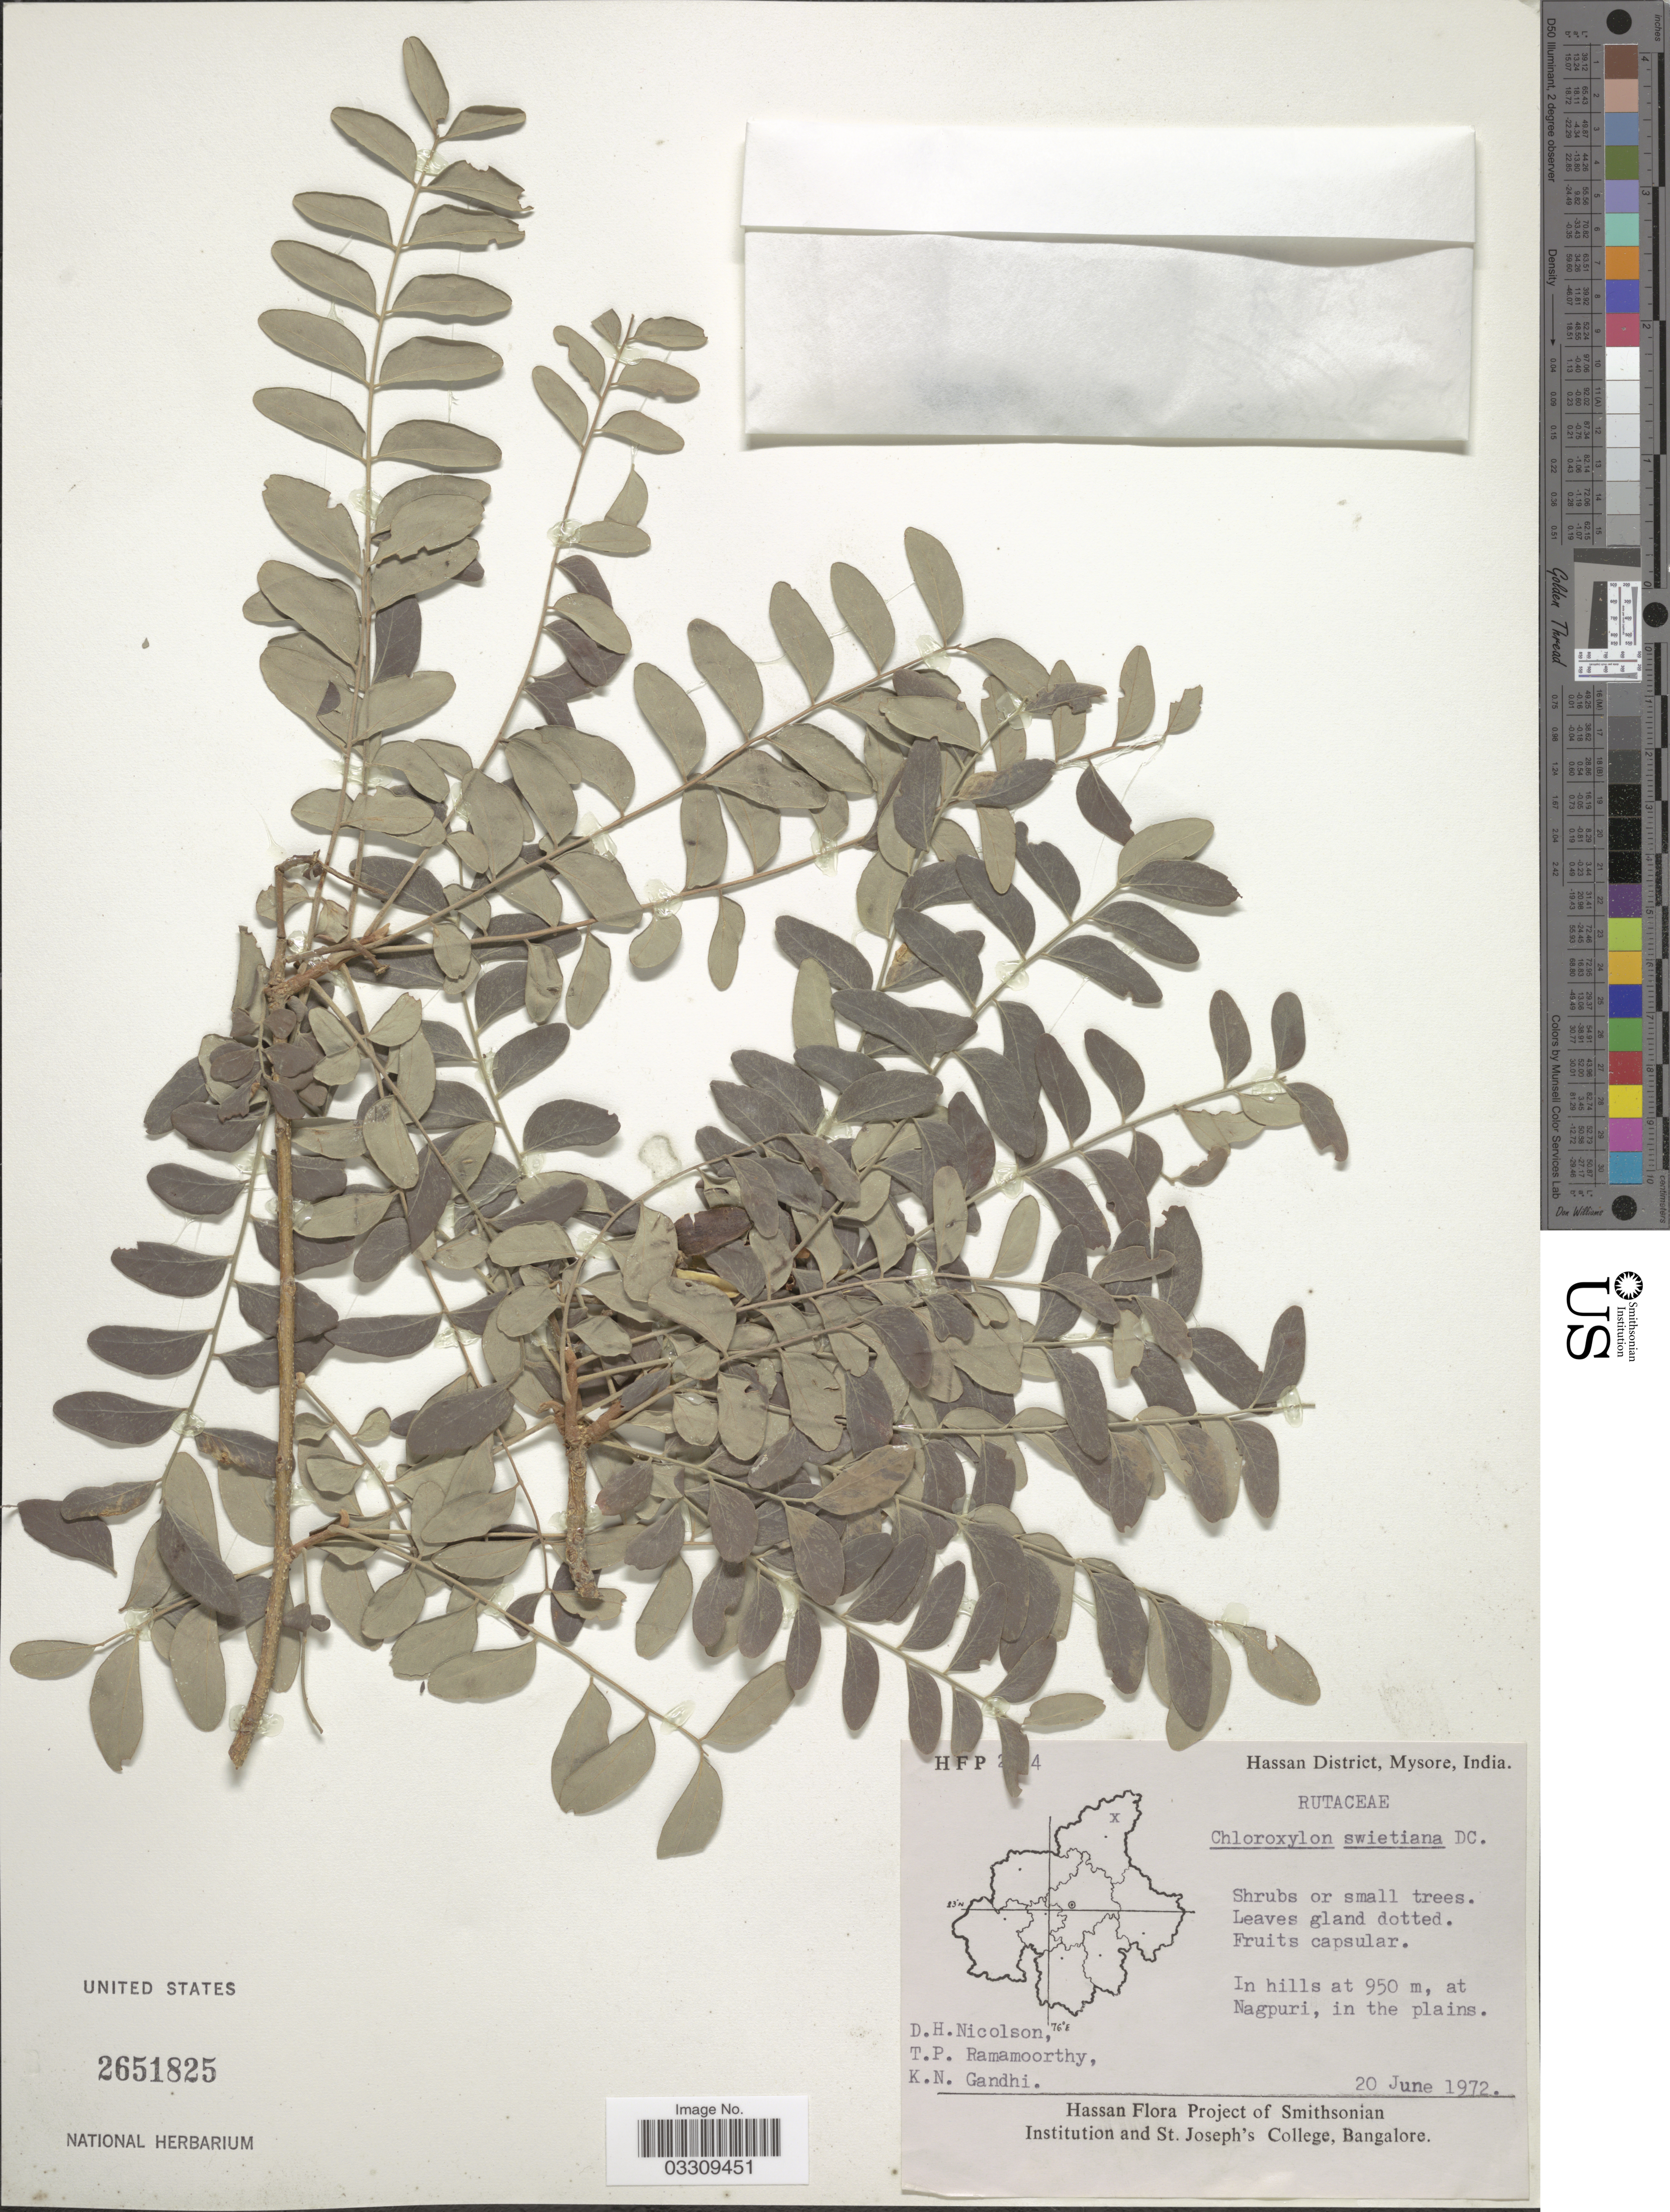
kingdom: Plantae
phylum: Tracheophyta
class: Magnoliopsida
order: Sapindales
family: Rutaceae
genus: Chloroxylon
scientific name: Chloroxylon swietenia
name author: DC.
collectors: D. H. Nicolson, T. P. Ramamoorthy & K. N. Gandhi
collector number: HFP 2!4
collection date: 1972-06-20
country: India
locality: Hassan District, Mysore. In hills, at Nagpuri, in the plains.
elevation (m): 950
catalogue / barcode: US 2651825